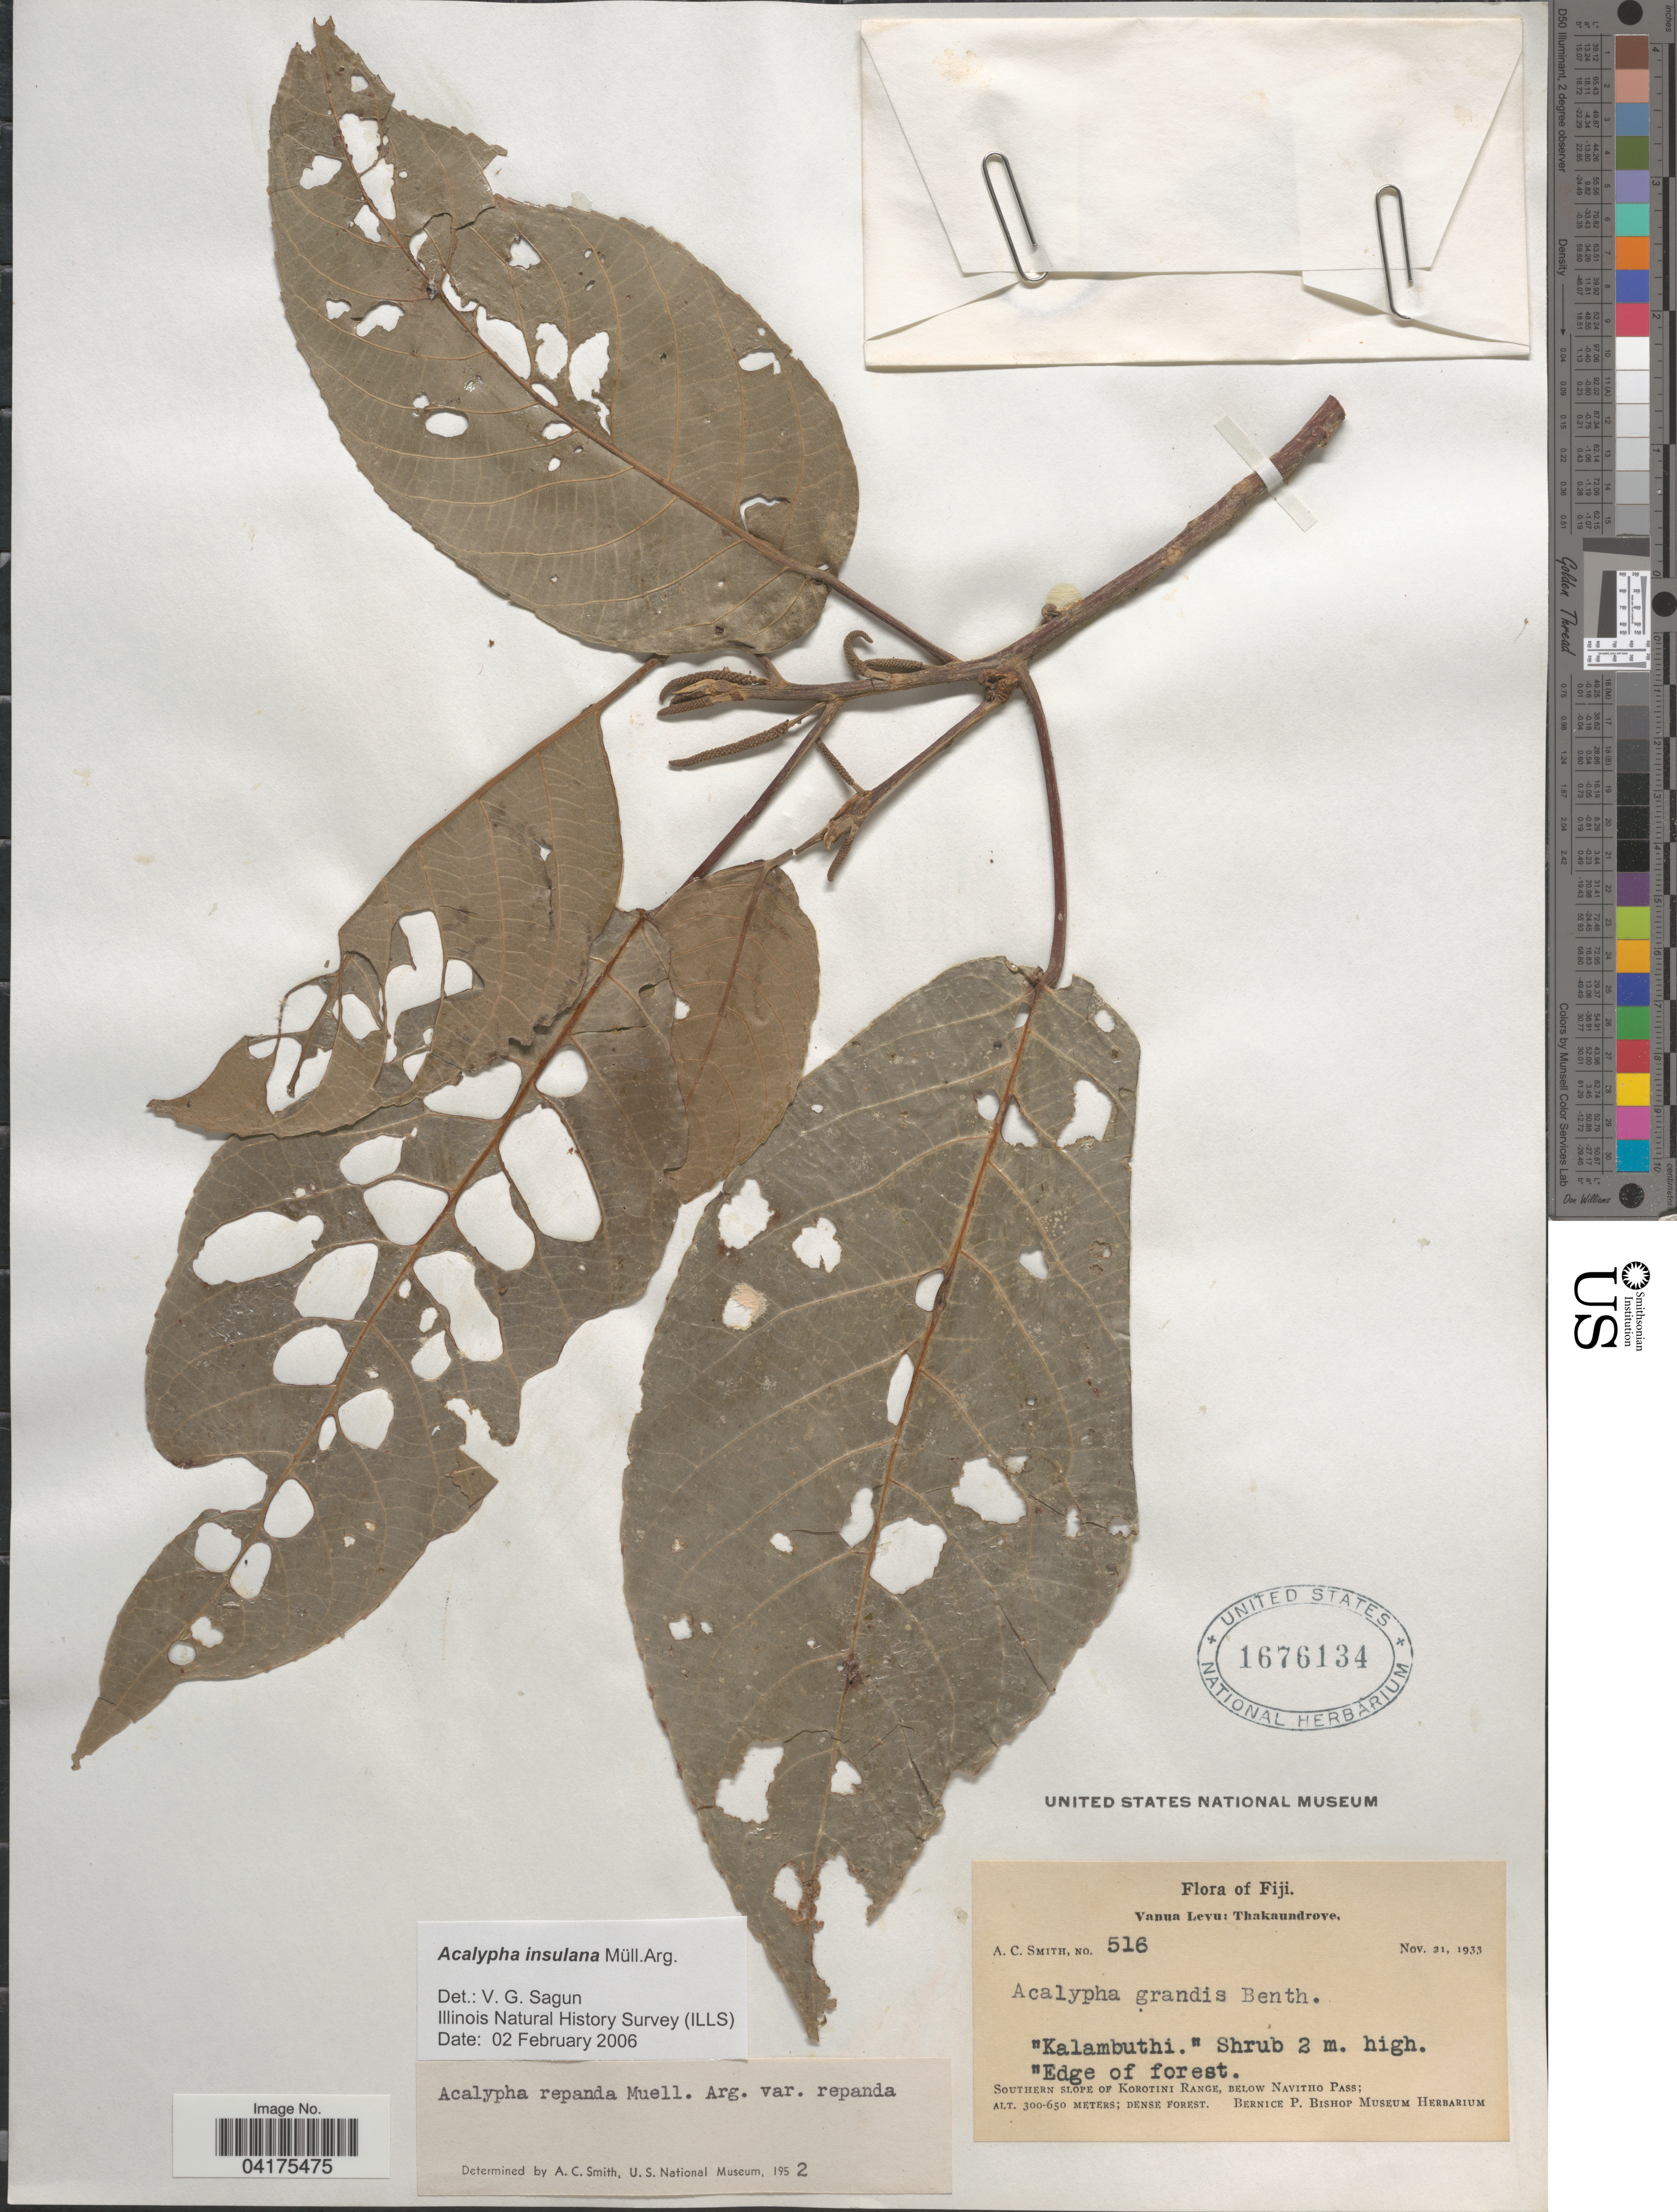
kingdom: Plantae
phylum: Tracheophyta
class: Magnoliopsida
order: Malpighiales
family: Euphorbiaceae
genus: Acalypha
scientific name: Acalypha insulana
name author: Müll. Arg.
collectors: A. C. Smith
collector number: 516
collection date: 1933-11-21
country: Fiji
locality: Vanua Levu: Thakaundrove. "Kalambuthi". Southern slope of Korotini Range, below Navitho Pass.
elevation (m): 300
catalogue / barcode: US 1676134